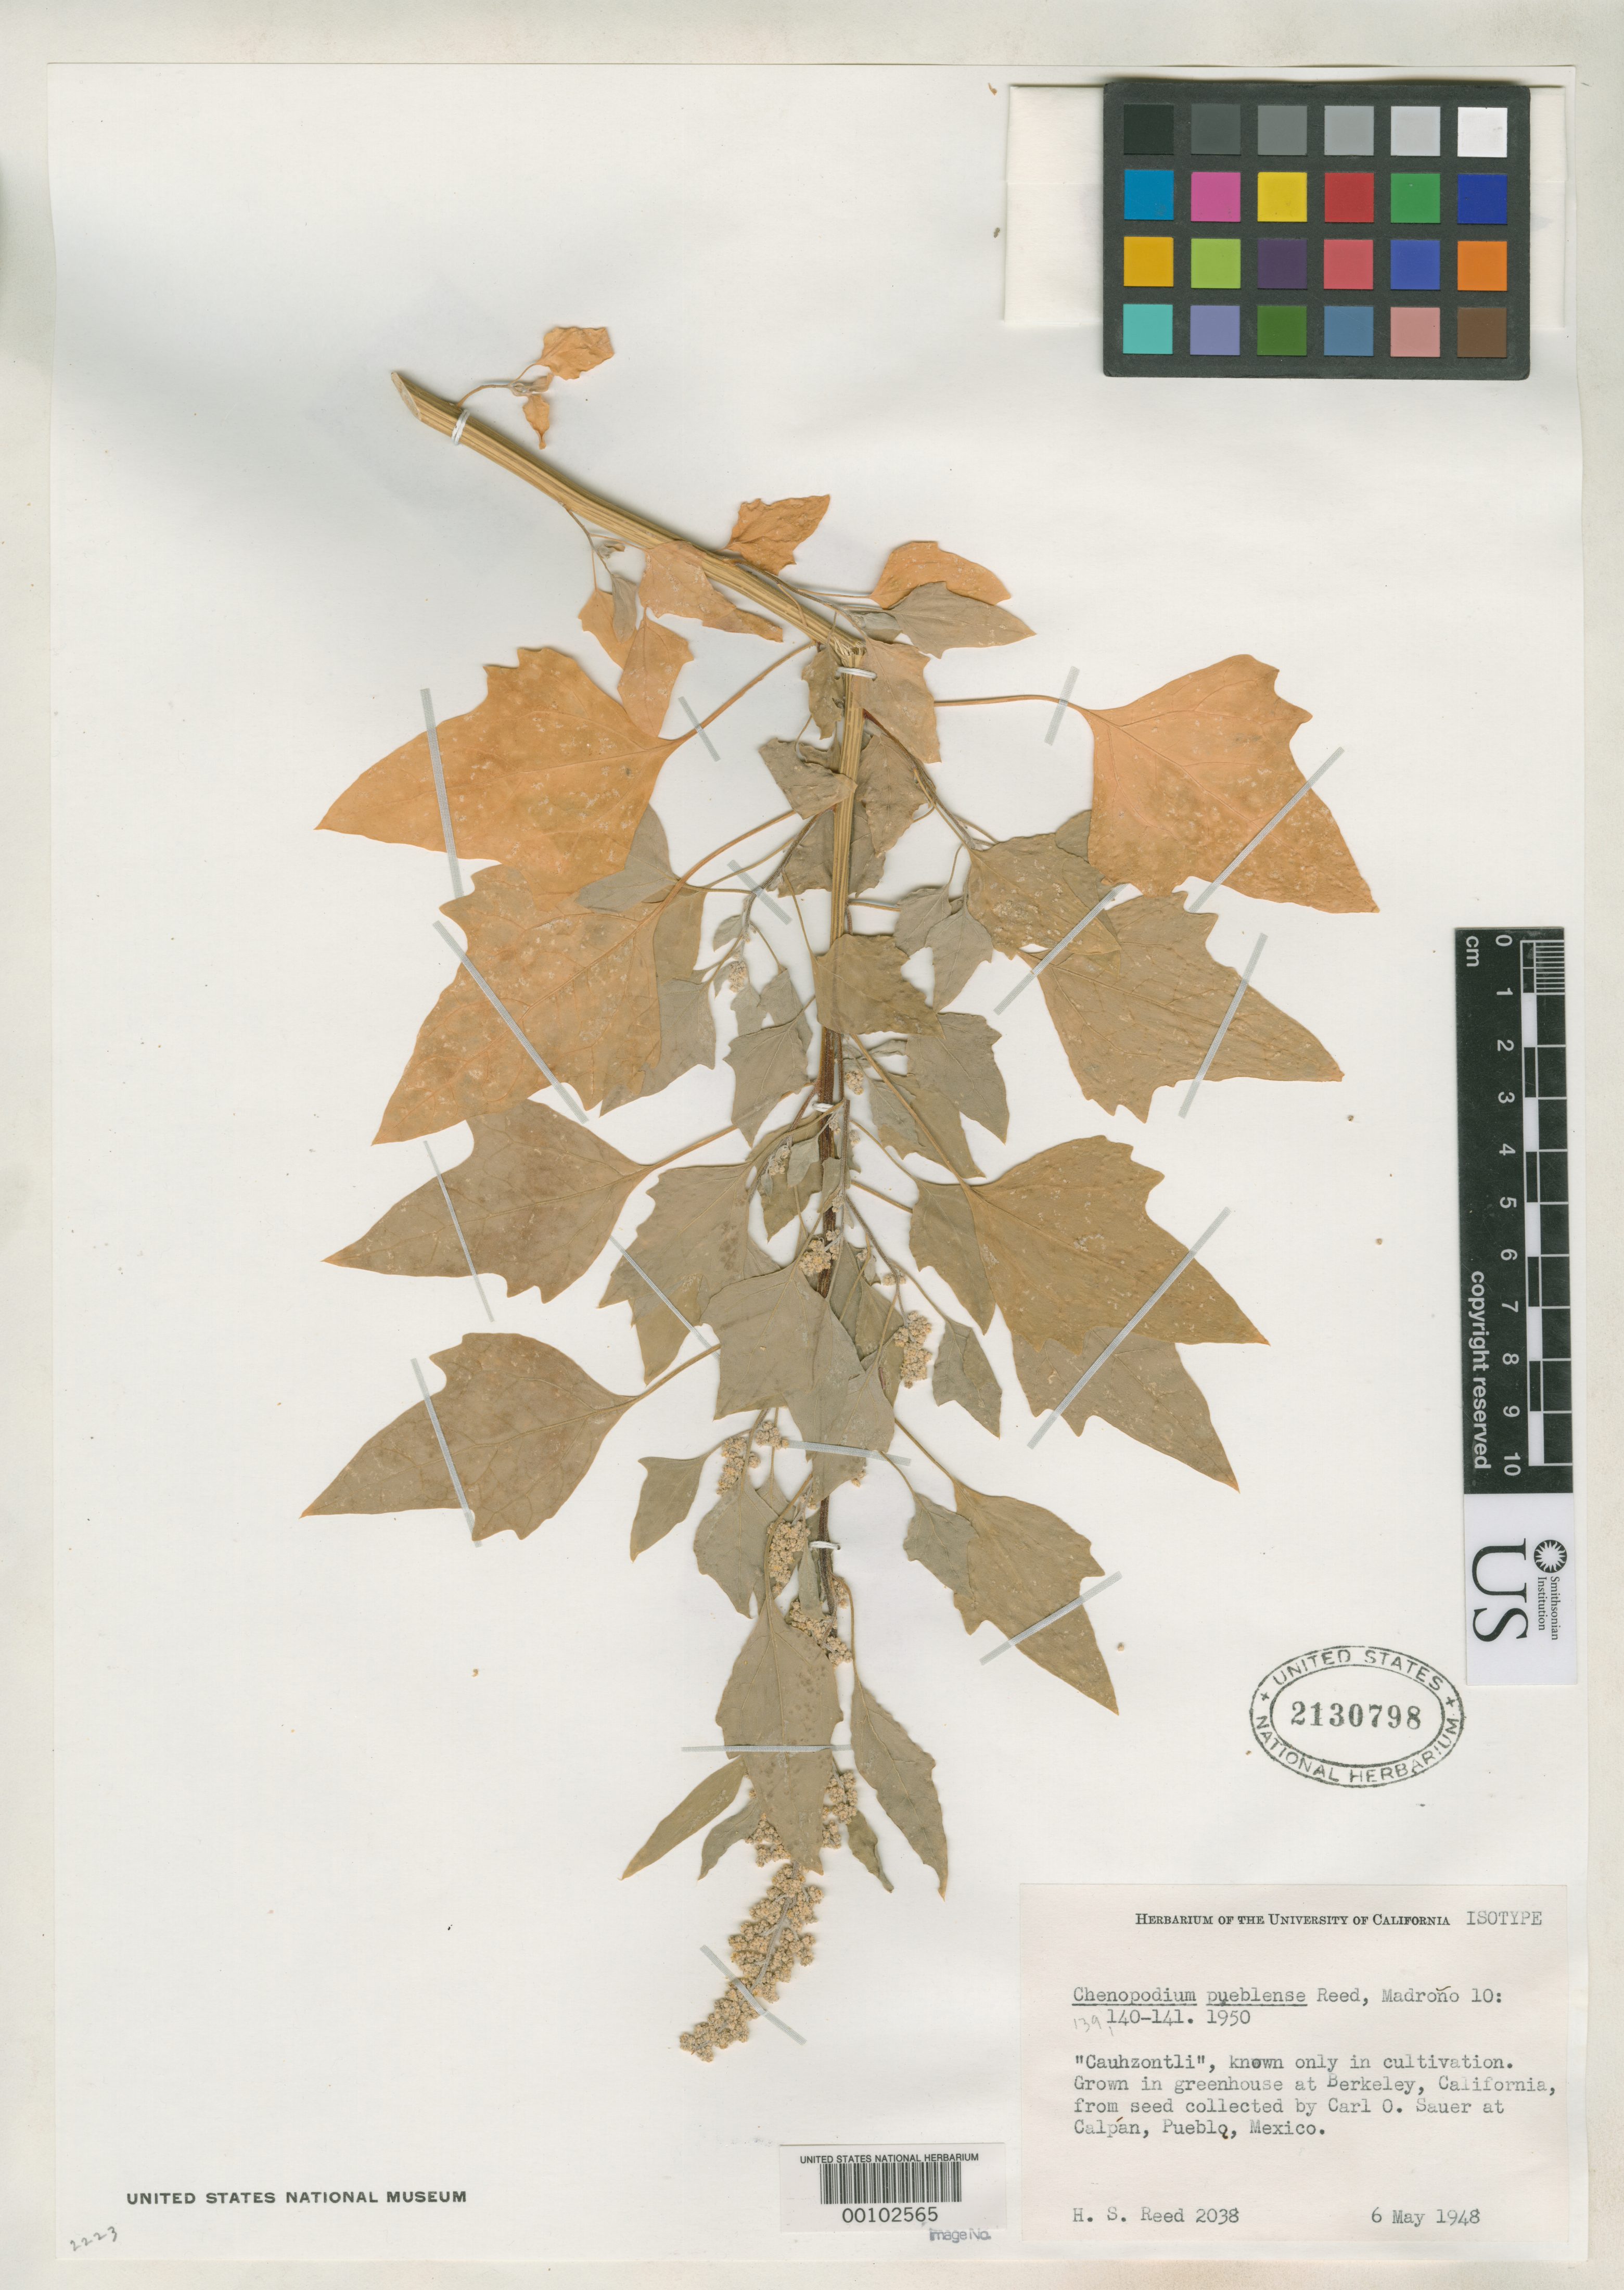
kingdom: Plantae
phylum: Tracheophyta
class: Magnoliopsida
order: Caryophyllales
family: Amaranthaceae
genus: Chenopodium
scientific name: Chenopodium pueblense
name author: H.S. Reed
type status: Isotype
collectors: H. Reed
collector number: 2038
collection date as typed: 06 May 1948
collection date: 1948-05-06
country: Mexico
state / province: Puebla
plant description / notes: "Grown in greenhouse at Berkeley, California, from seed collected by Carl O. Sauer at Calpán, Pueblo, Mexico"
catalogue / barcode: US 2130798